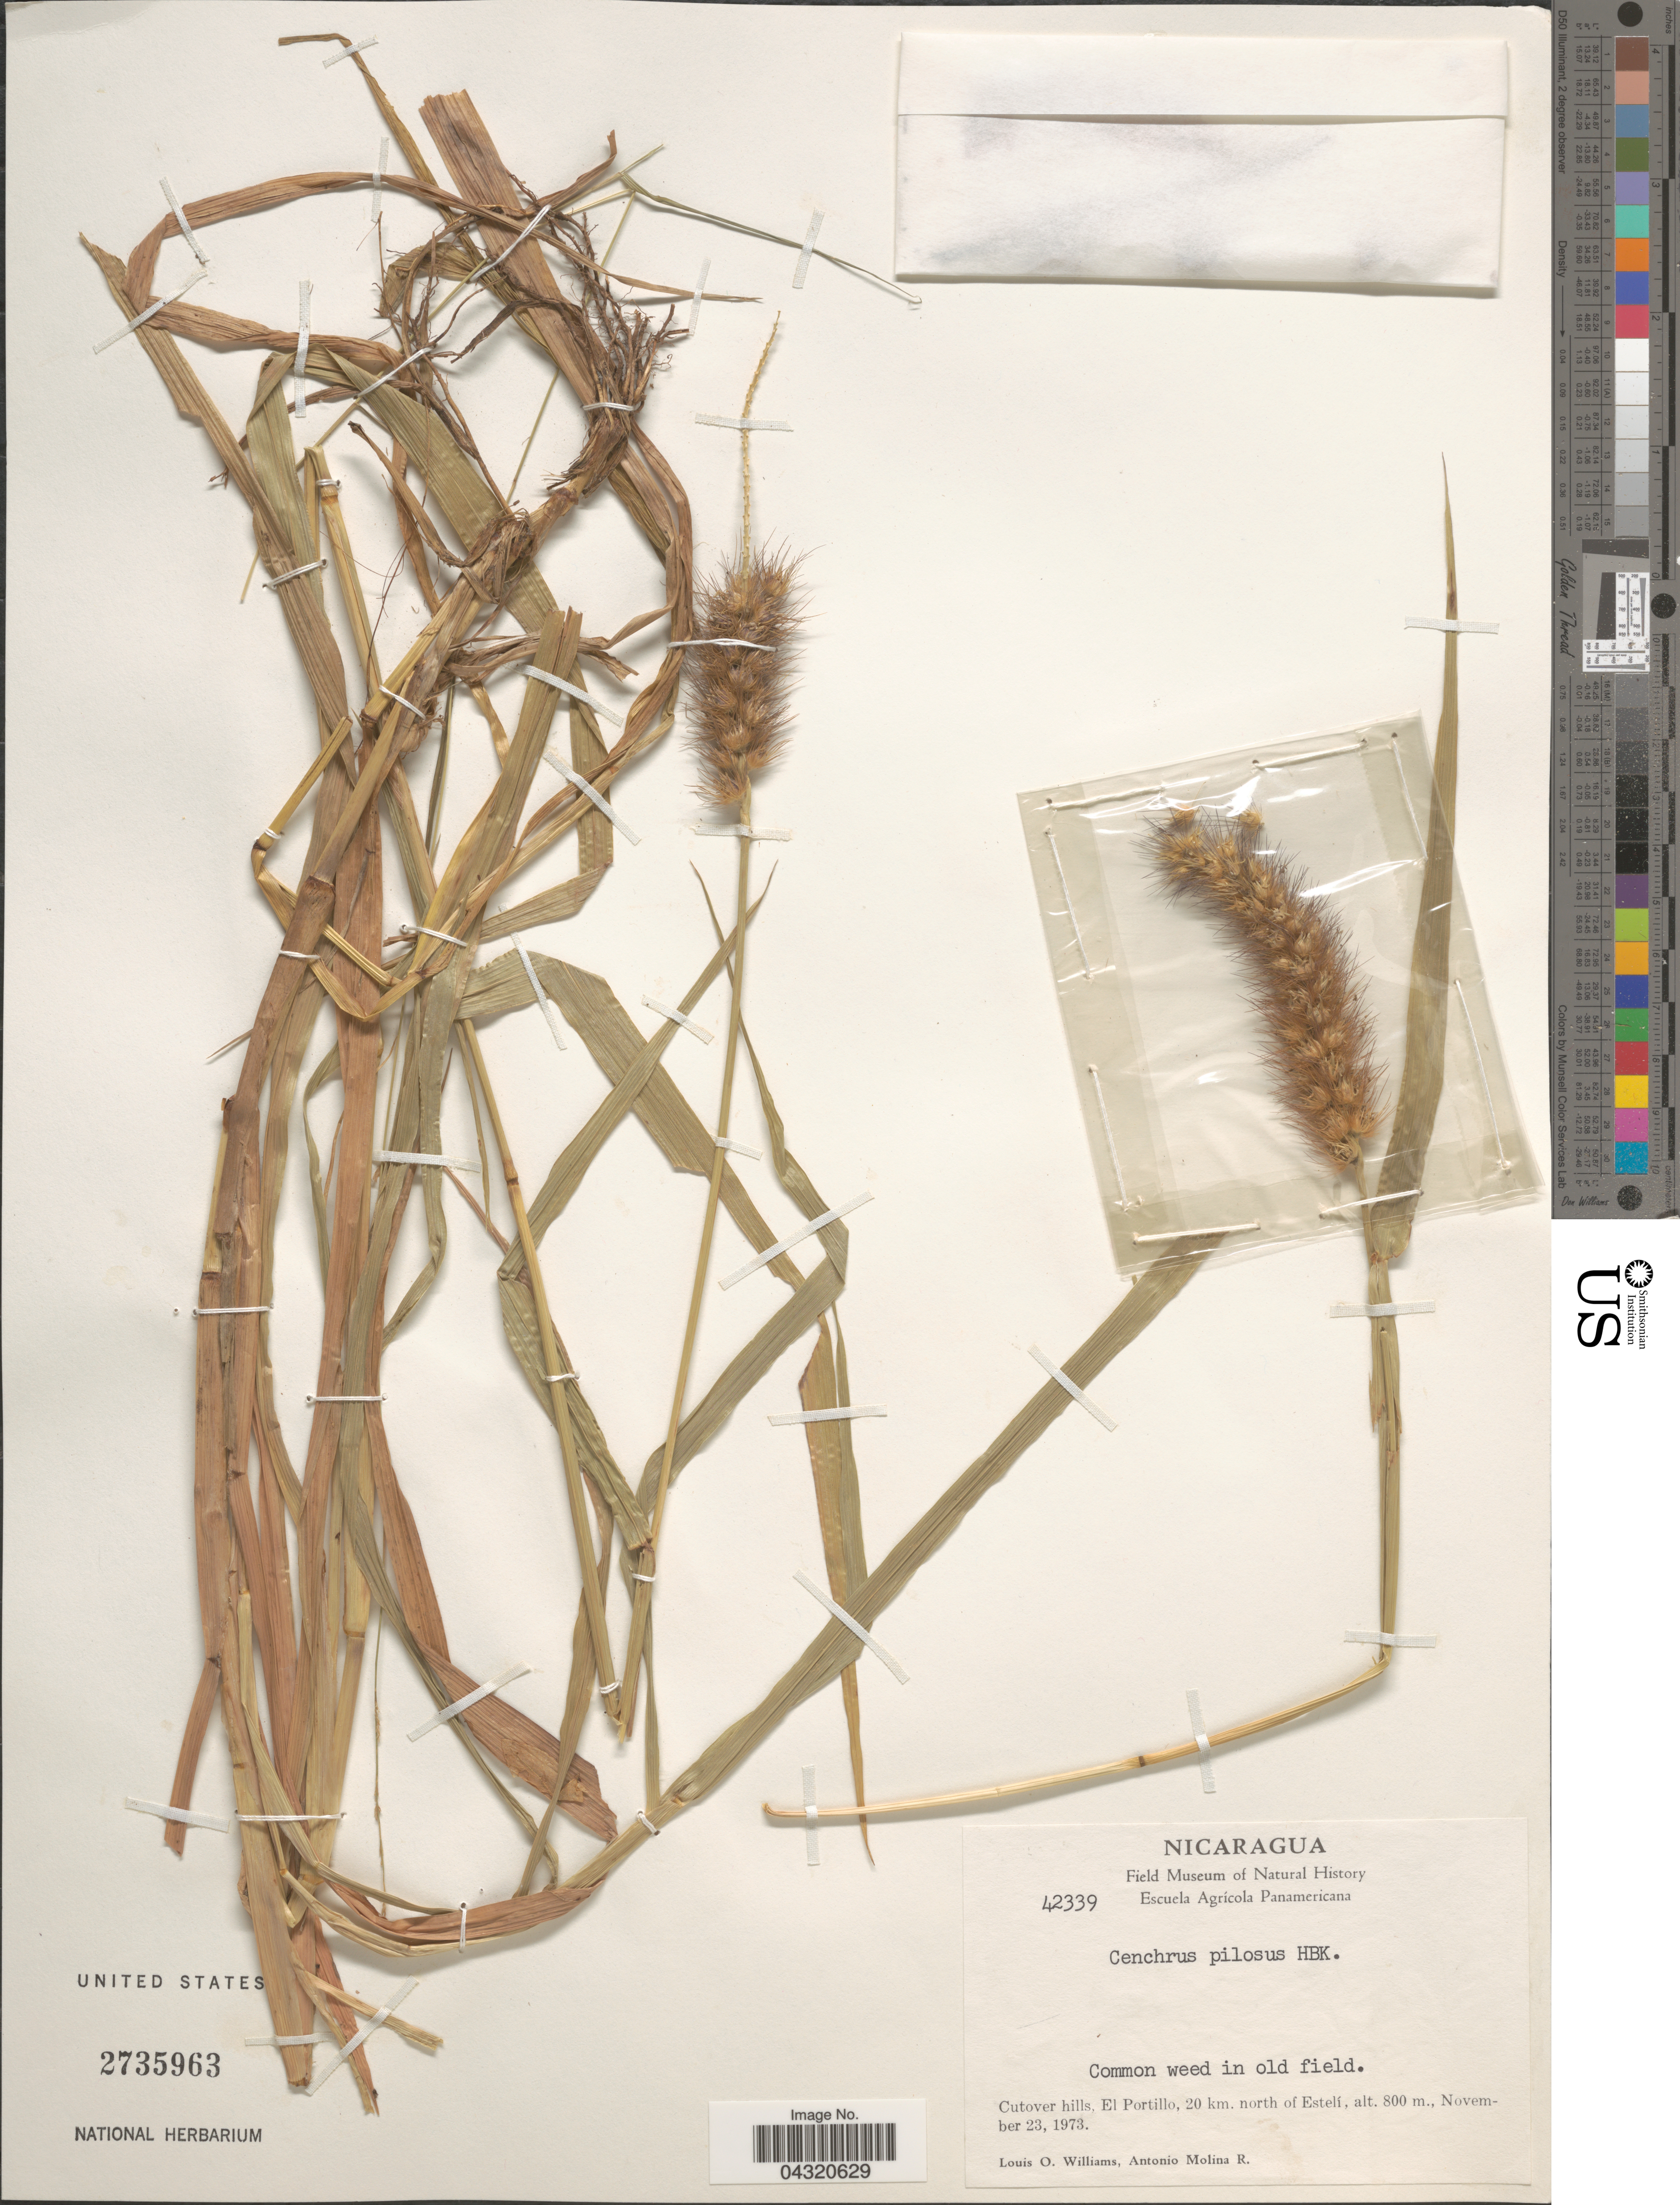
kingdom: Plantae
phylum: Tracheophyta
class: Liliopsida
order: Poales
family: Poaceae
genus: Cenchrus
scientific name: Cenchrus pilosus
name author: Kunth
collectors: L. O. Williams & A. Molina R.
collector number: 42339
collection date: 1973-11-23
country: Nicaragua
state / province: Esteli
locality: Cutover hills, El Portillo, 20 km. north of Estelí.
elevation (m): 800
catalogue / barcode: US 2735963